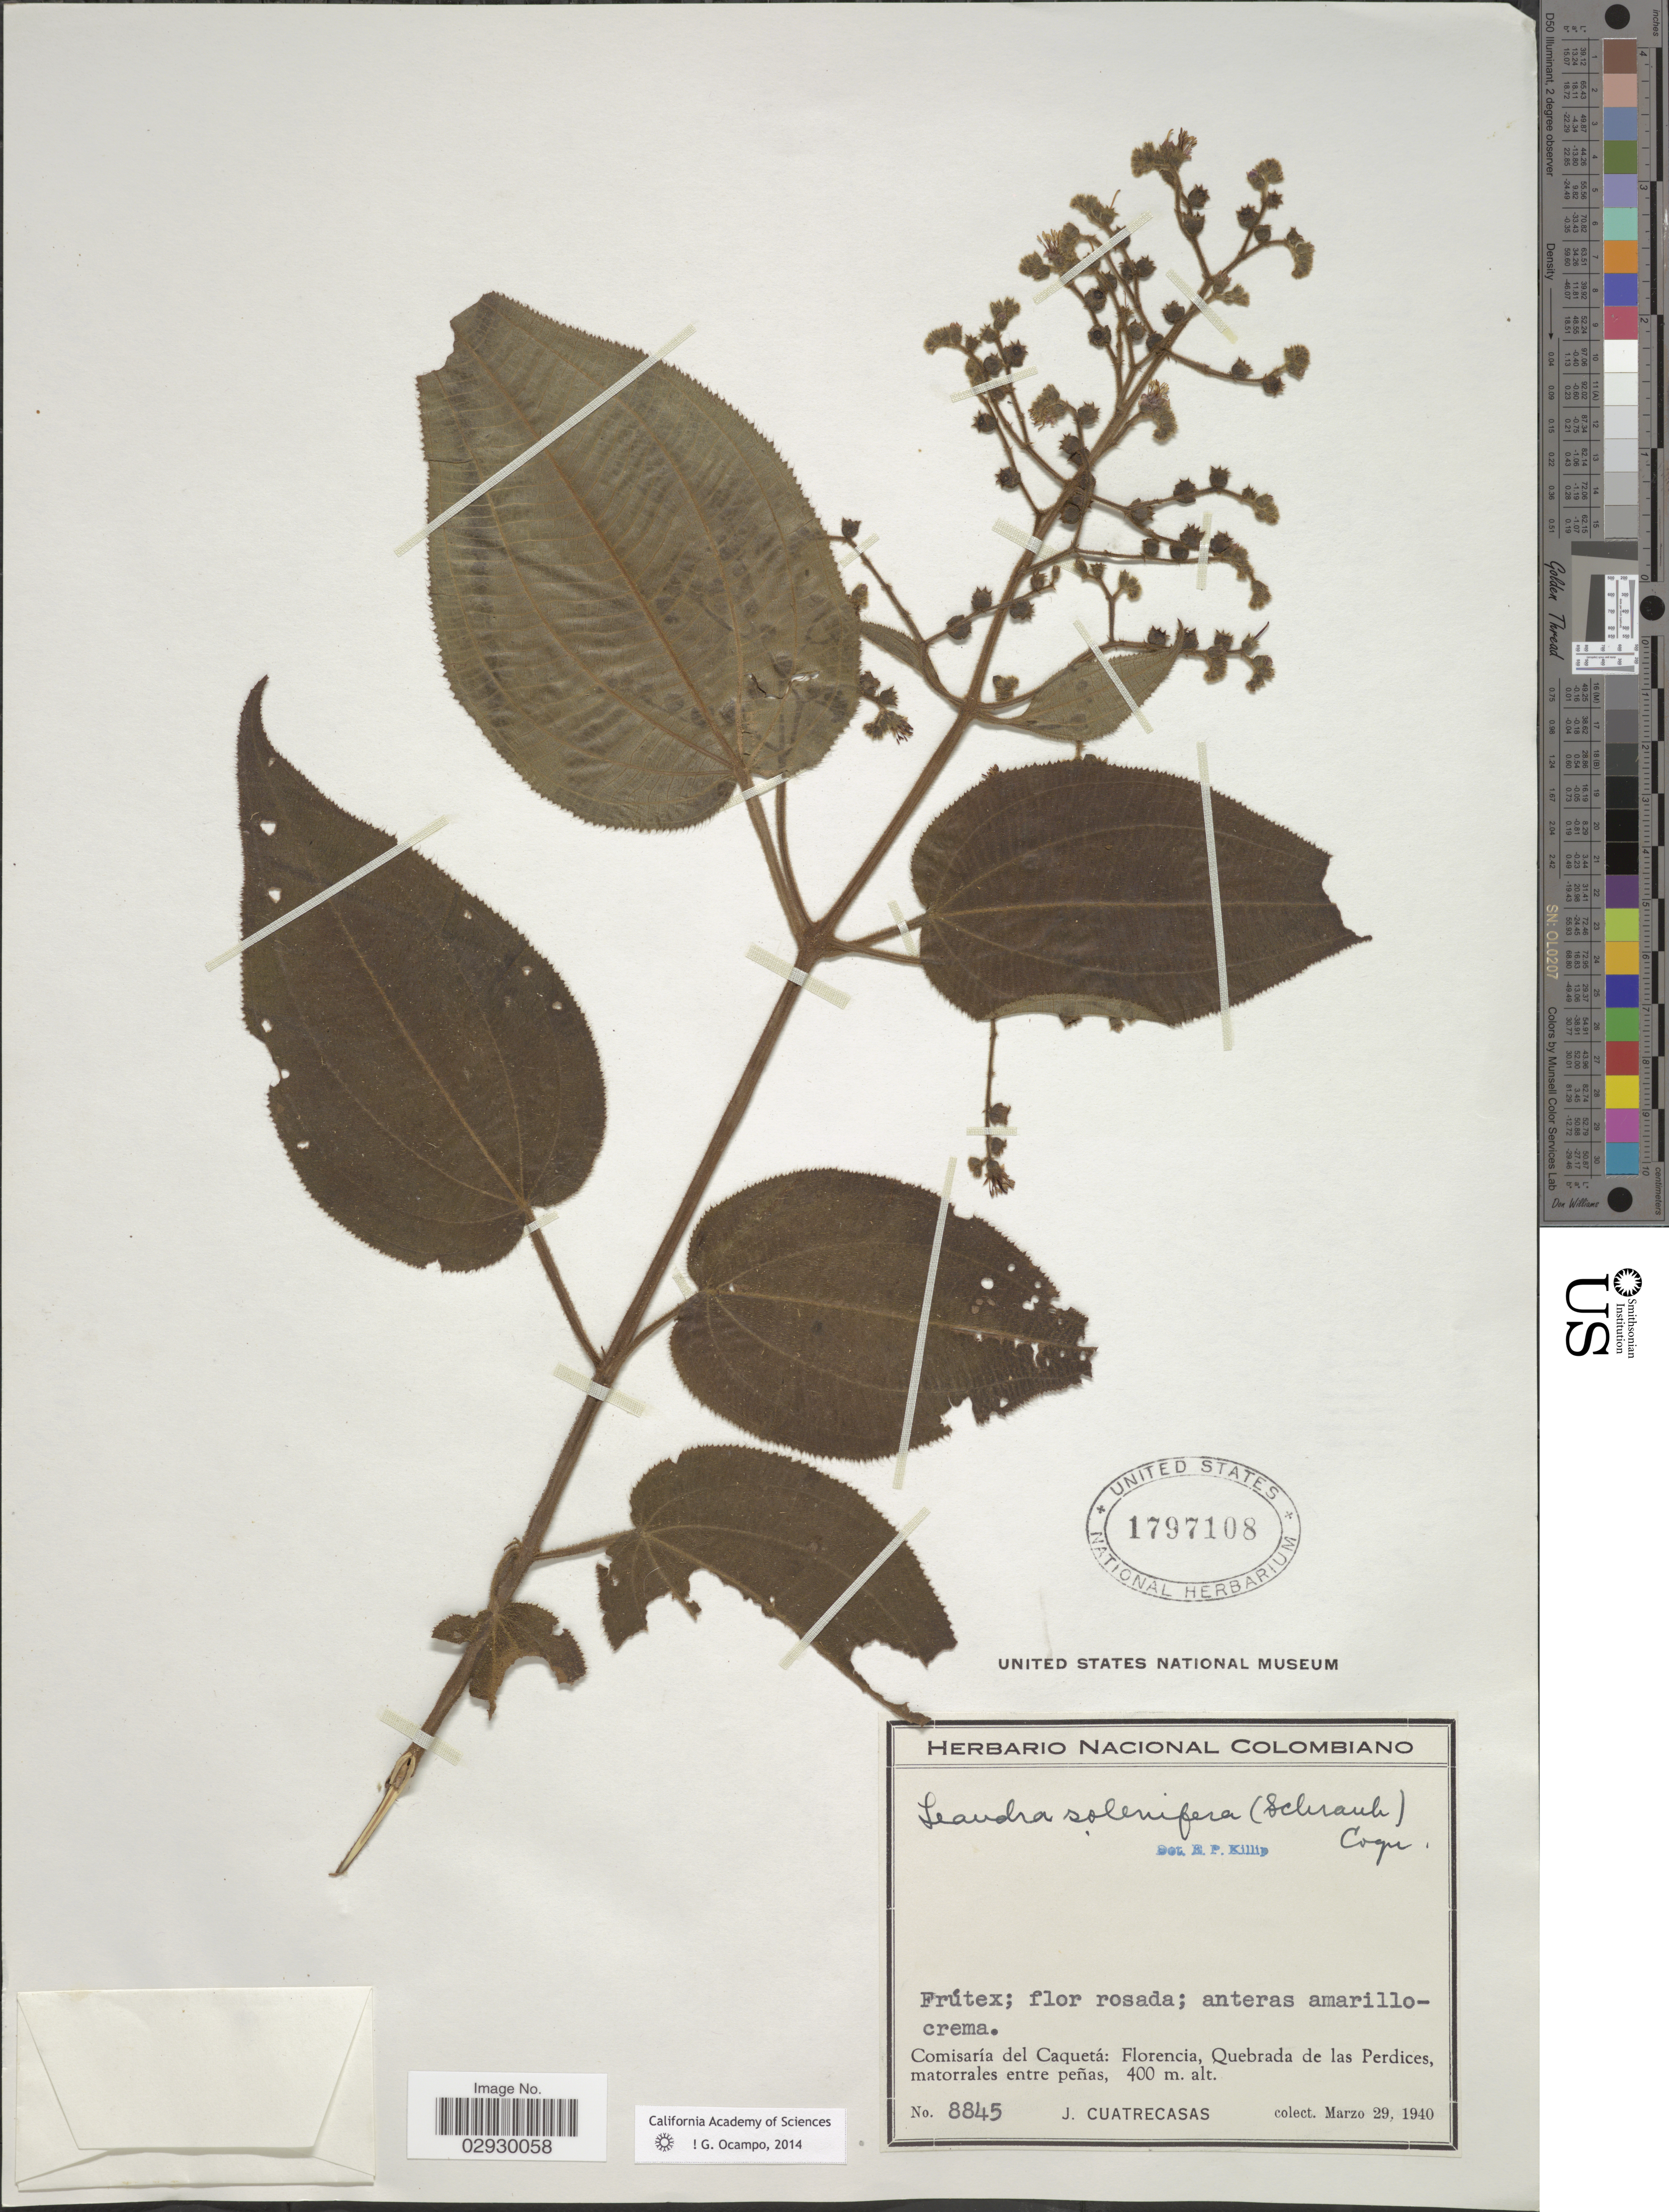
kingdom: Plantae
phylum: Tracheophyta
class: Magnoliopsida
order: Myrtales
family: Melastomataceae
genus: Leandra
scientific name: Leandra solenifera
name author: Cogn.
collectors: J. Cuatrecasas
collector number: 8845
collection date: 1940-03-29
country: Colombia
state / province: Caquetá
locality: Comisaría del Caquetá: Florencia, Quebrada de las Perdices, matorrales entre peñas.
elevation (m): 400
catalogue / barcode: US 1797108